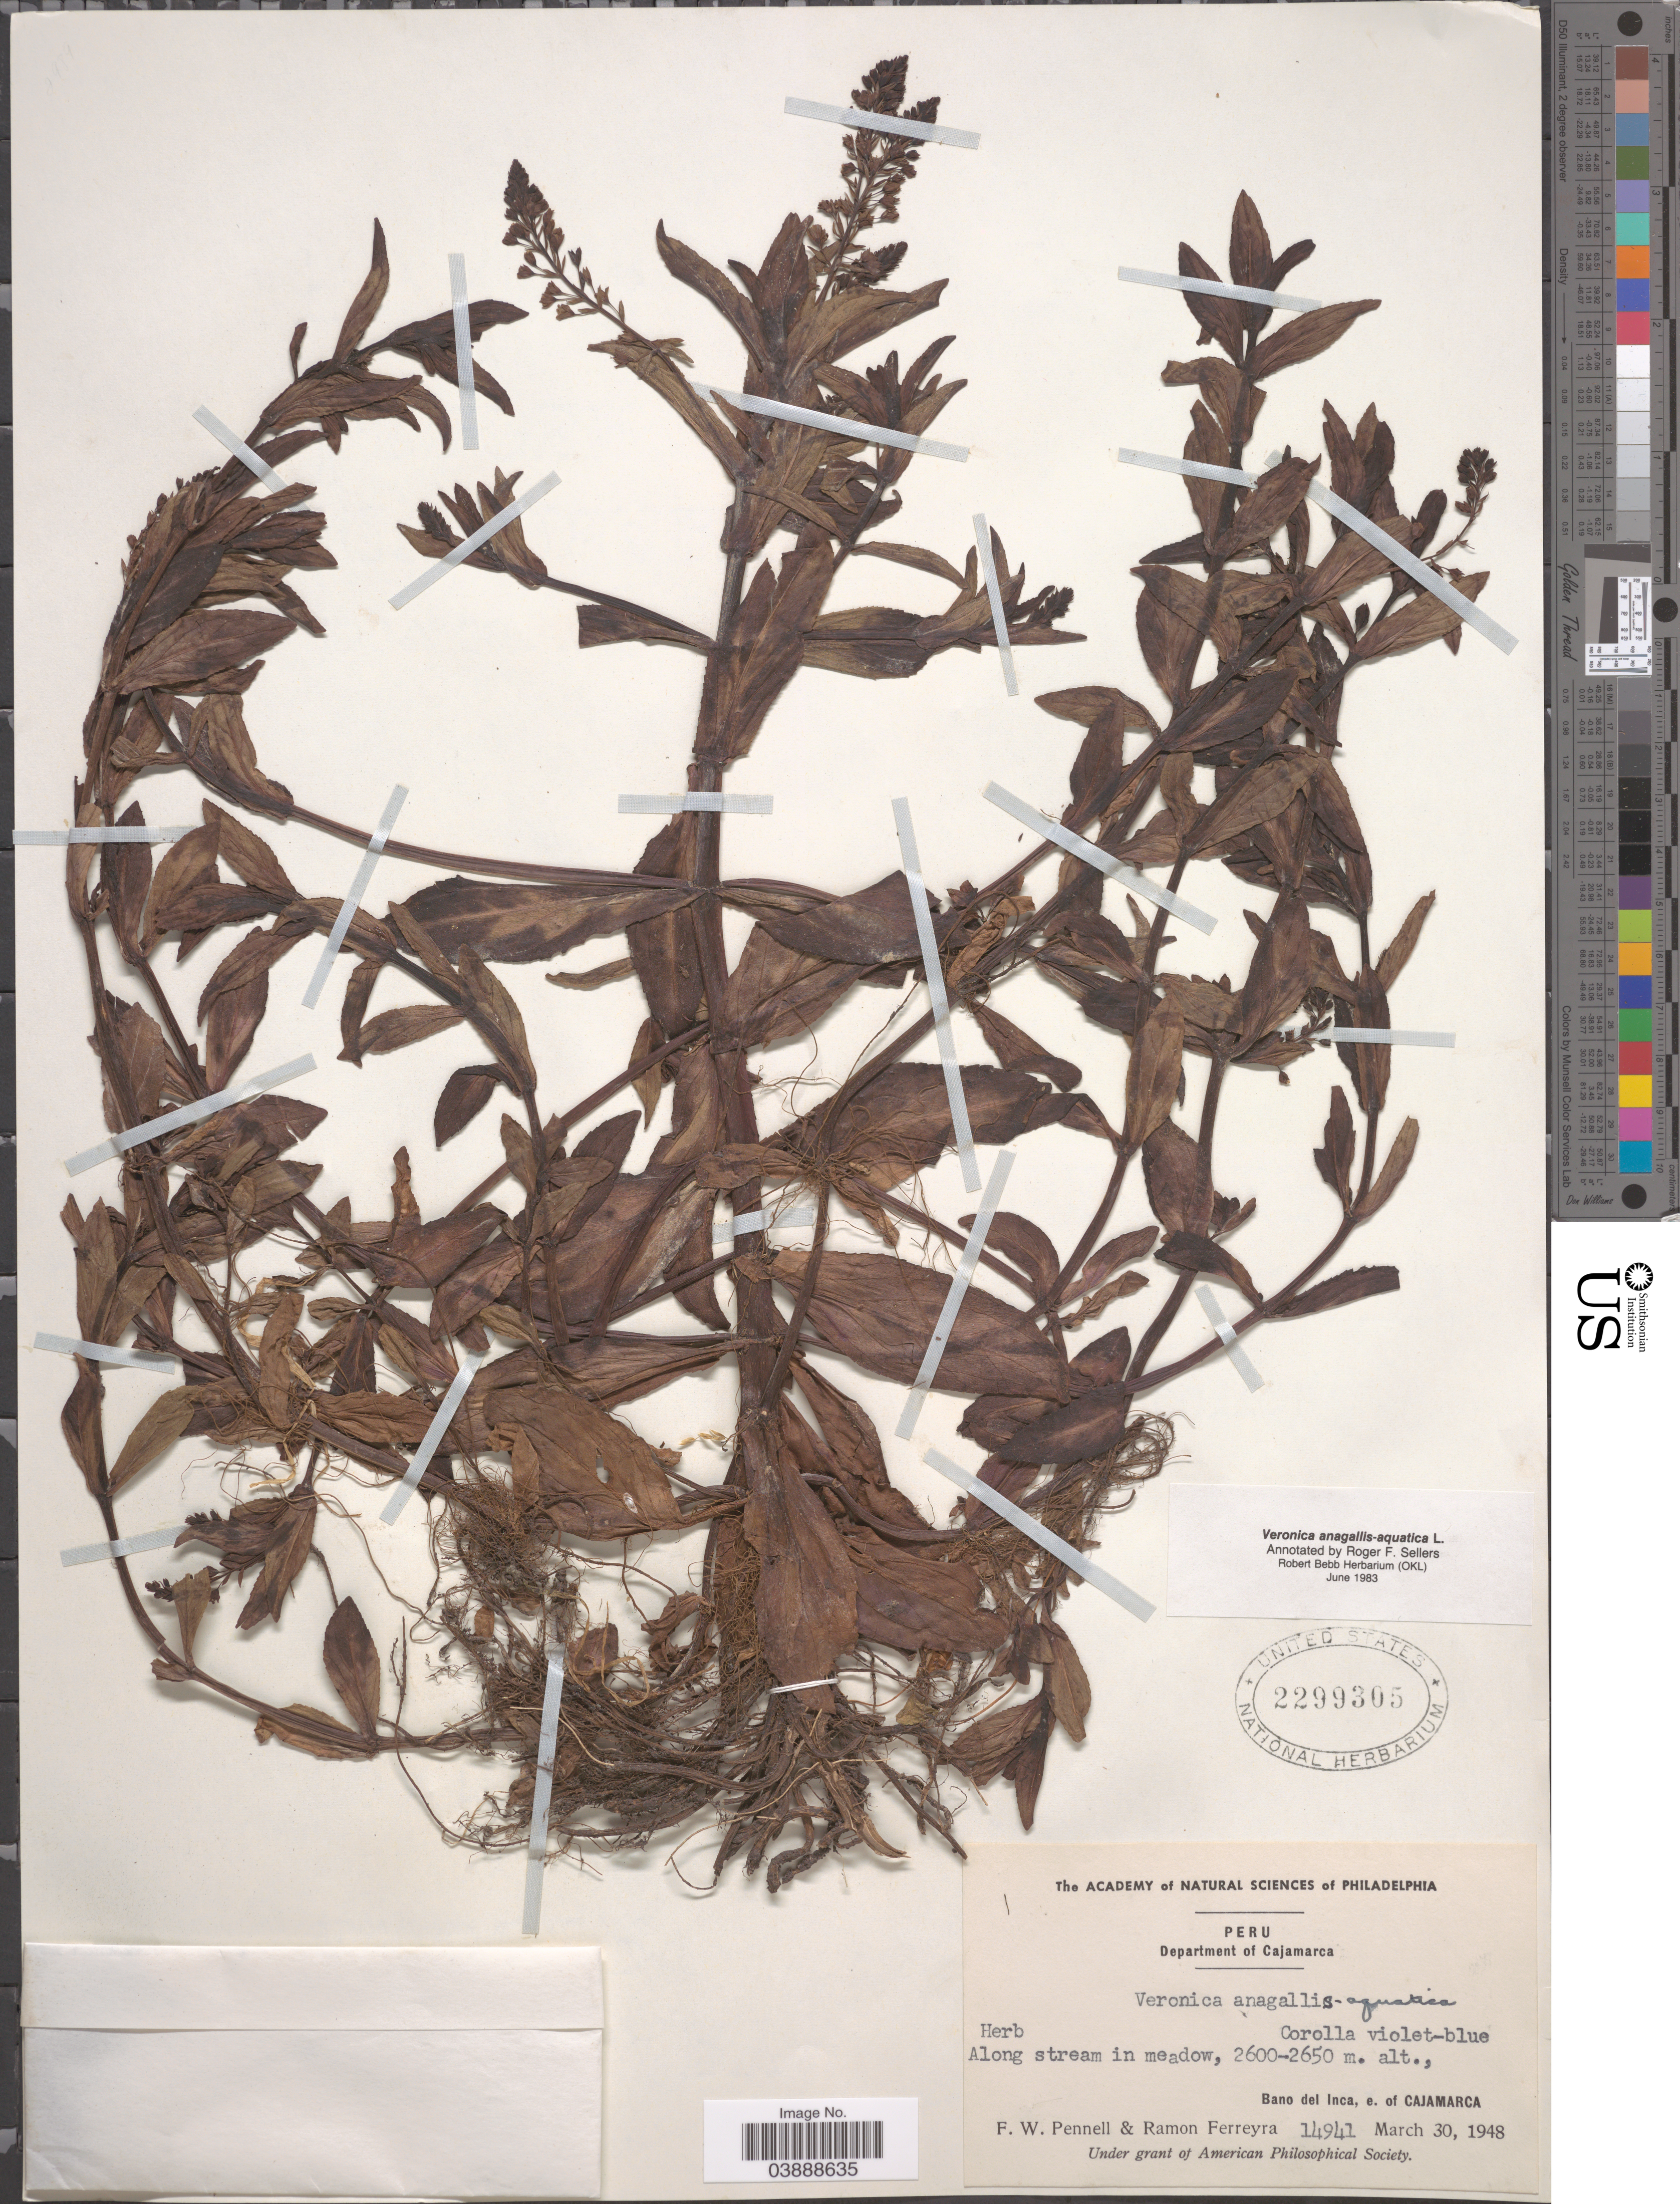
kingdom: Plantae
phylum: Tracheophyta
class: Magnoliopsida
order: Lamiales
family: Plantaginaceae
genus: Veronica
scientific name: Veronica anagallis-aquatica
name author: L.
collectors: F. W. Pennell & R. A. Ferreyra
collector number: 14941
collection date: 1948-03-30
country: Peru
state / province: Cajamarca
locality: Department of Cajamarca. Bano del Inca, e. of Cajamarca.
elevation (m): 2600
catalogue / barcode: US 2299305